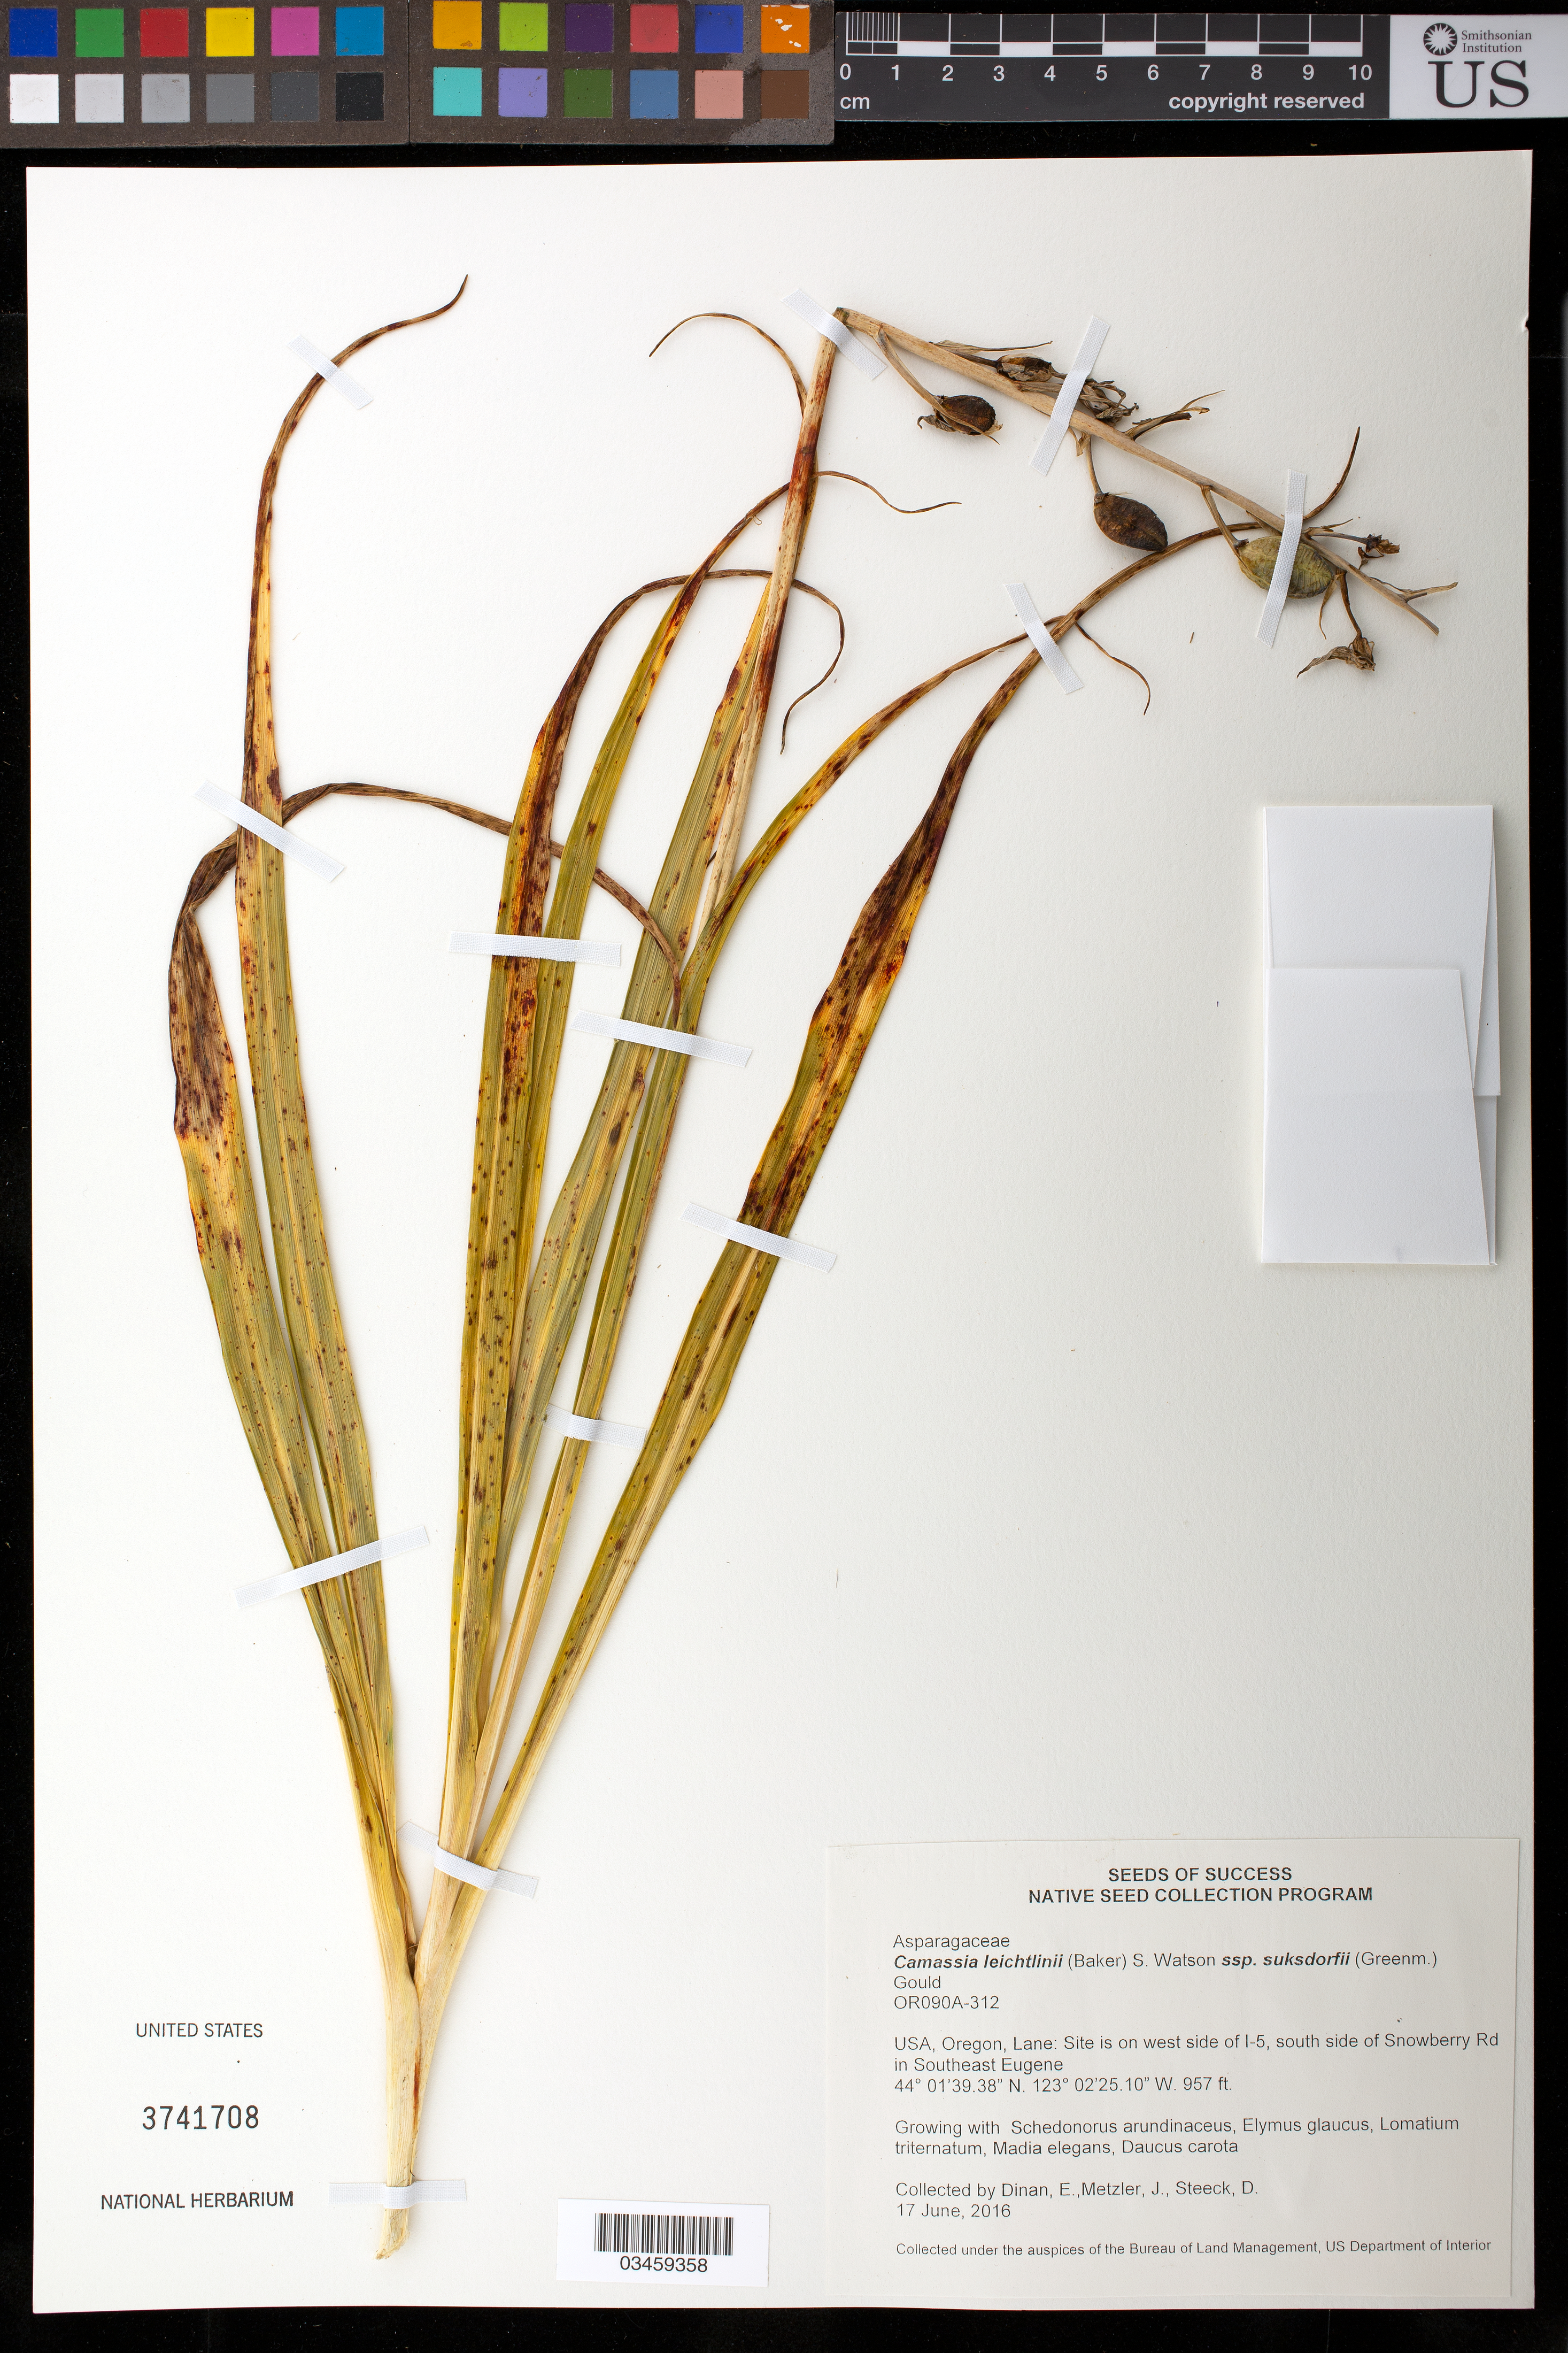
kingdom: Plantae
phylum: Tracheophyta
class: Liliopsida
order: Asparagales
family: Asparagaceae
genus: Camassia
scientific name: Camassia leichtlinii subsp. suksdorfii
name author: (Greenm.) Gould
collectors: E. Dinan, J. Metzler & D. Steeck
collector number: OR090A-312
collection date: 2016-06-17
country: United States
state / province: Oregon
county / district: Lane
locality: W side of I-5, S side of Snowberry Rd in SE Eugene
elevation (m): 292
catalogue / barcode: US 3741708